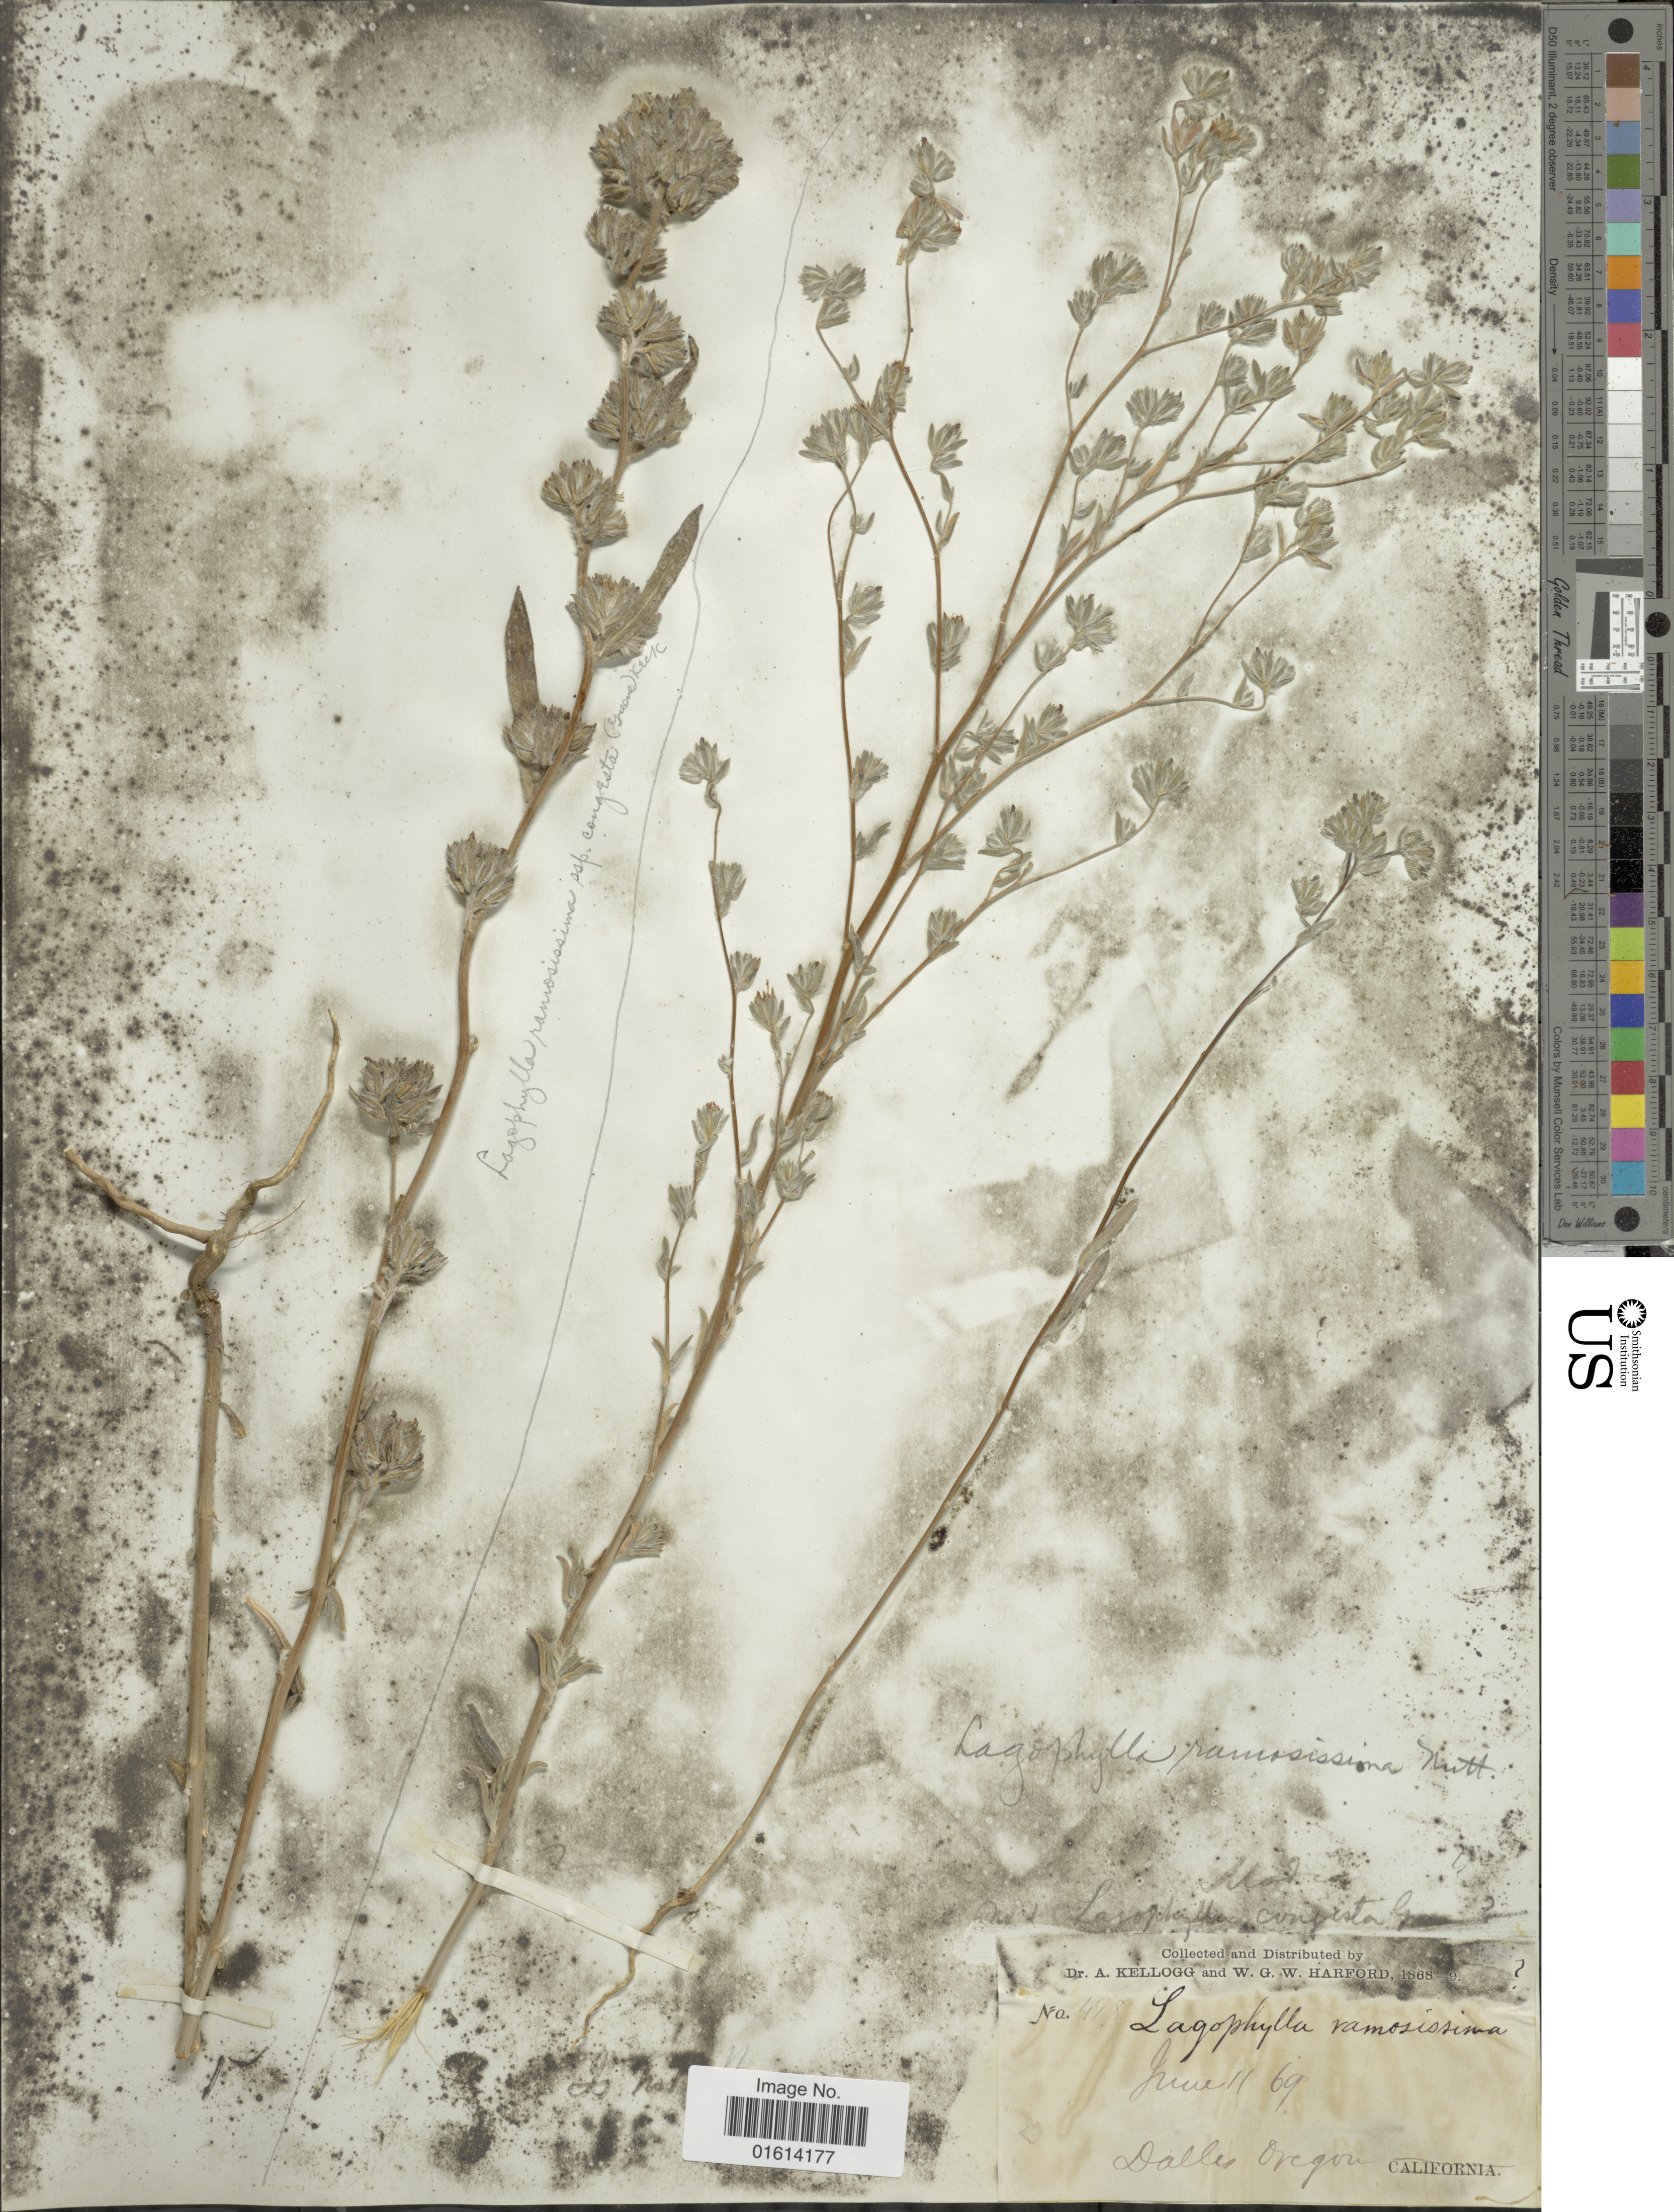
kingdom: Plantae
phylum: Tracheophyta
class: Magnoliopsida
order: Asterales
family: Asteraceae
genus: Lagophylla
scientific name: Lagophylla ramosissima subsp. congesta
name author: (Greene) D.D. Keck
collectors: A. Kellogg & W. G. W. Harford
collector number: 498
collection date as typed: Transcribed d/m/y: 11/6/69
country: United States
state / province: Oregon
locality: Dalles